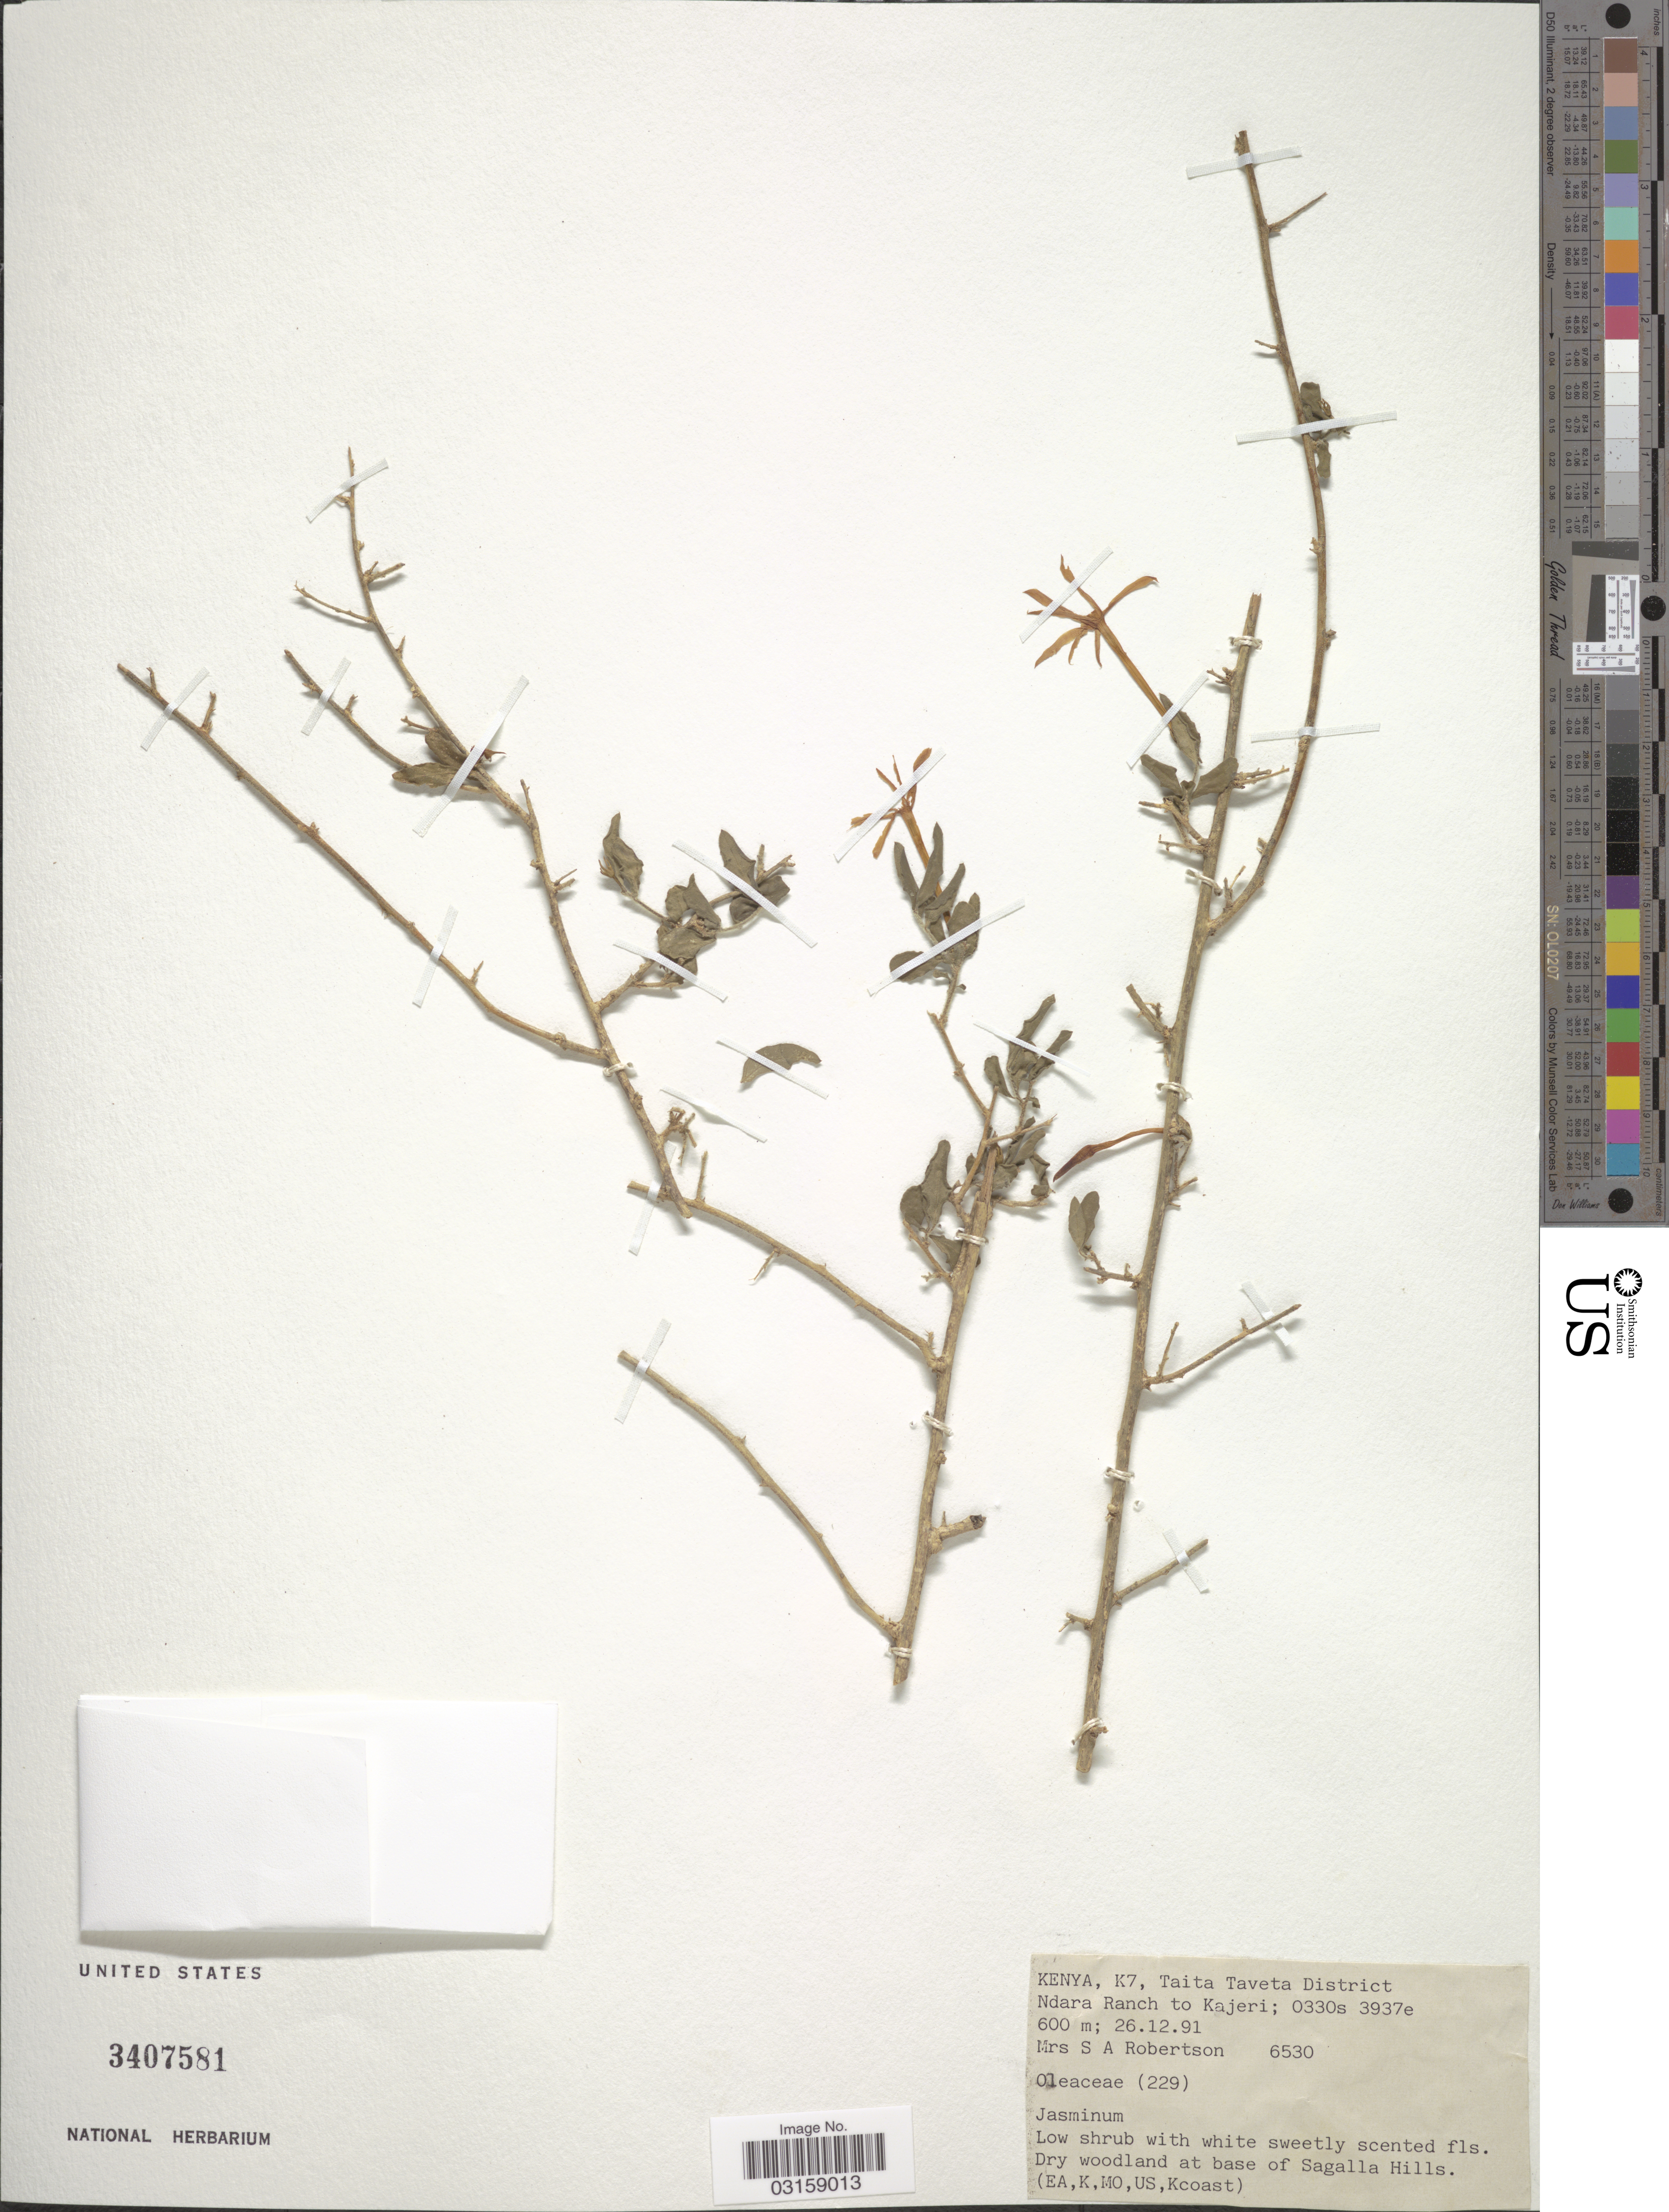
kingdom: Plantae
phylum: Tracheophyta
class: Magnoliopsida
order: Lamiales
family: Oleaceae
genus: Jasminum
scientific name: Jasminum sp.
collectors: S. Robertson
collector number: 6530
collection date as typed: Transcribed d/m/y: 26/12/91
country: Kenya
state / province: Taita Taveta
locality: K7, Taita Taveta District. Ndara Ranch to Kajeri.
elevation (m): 600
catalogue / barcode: US 3407581